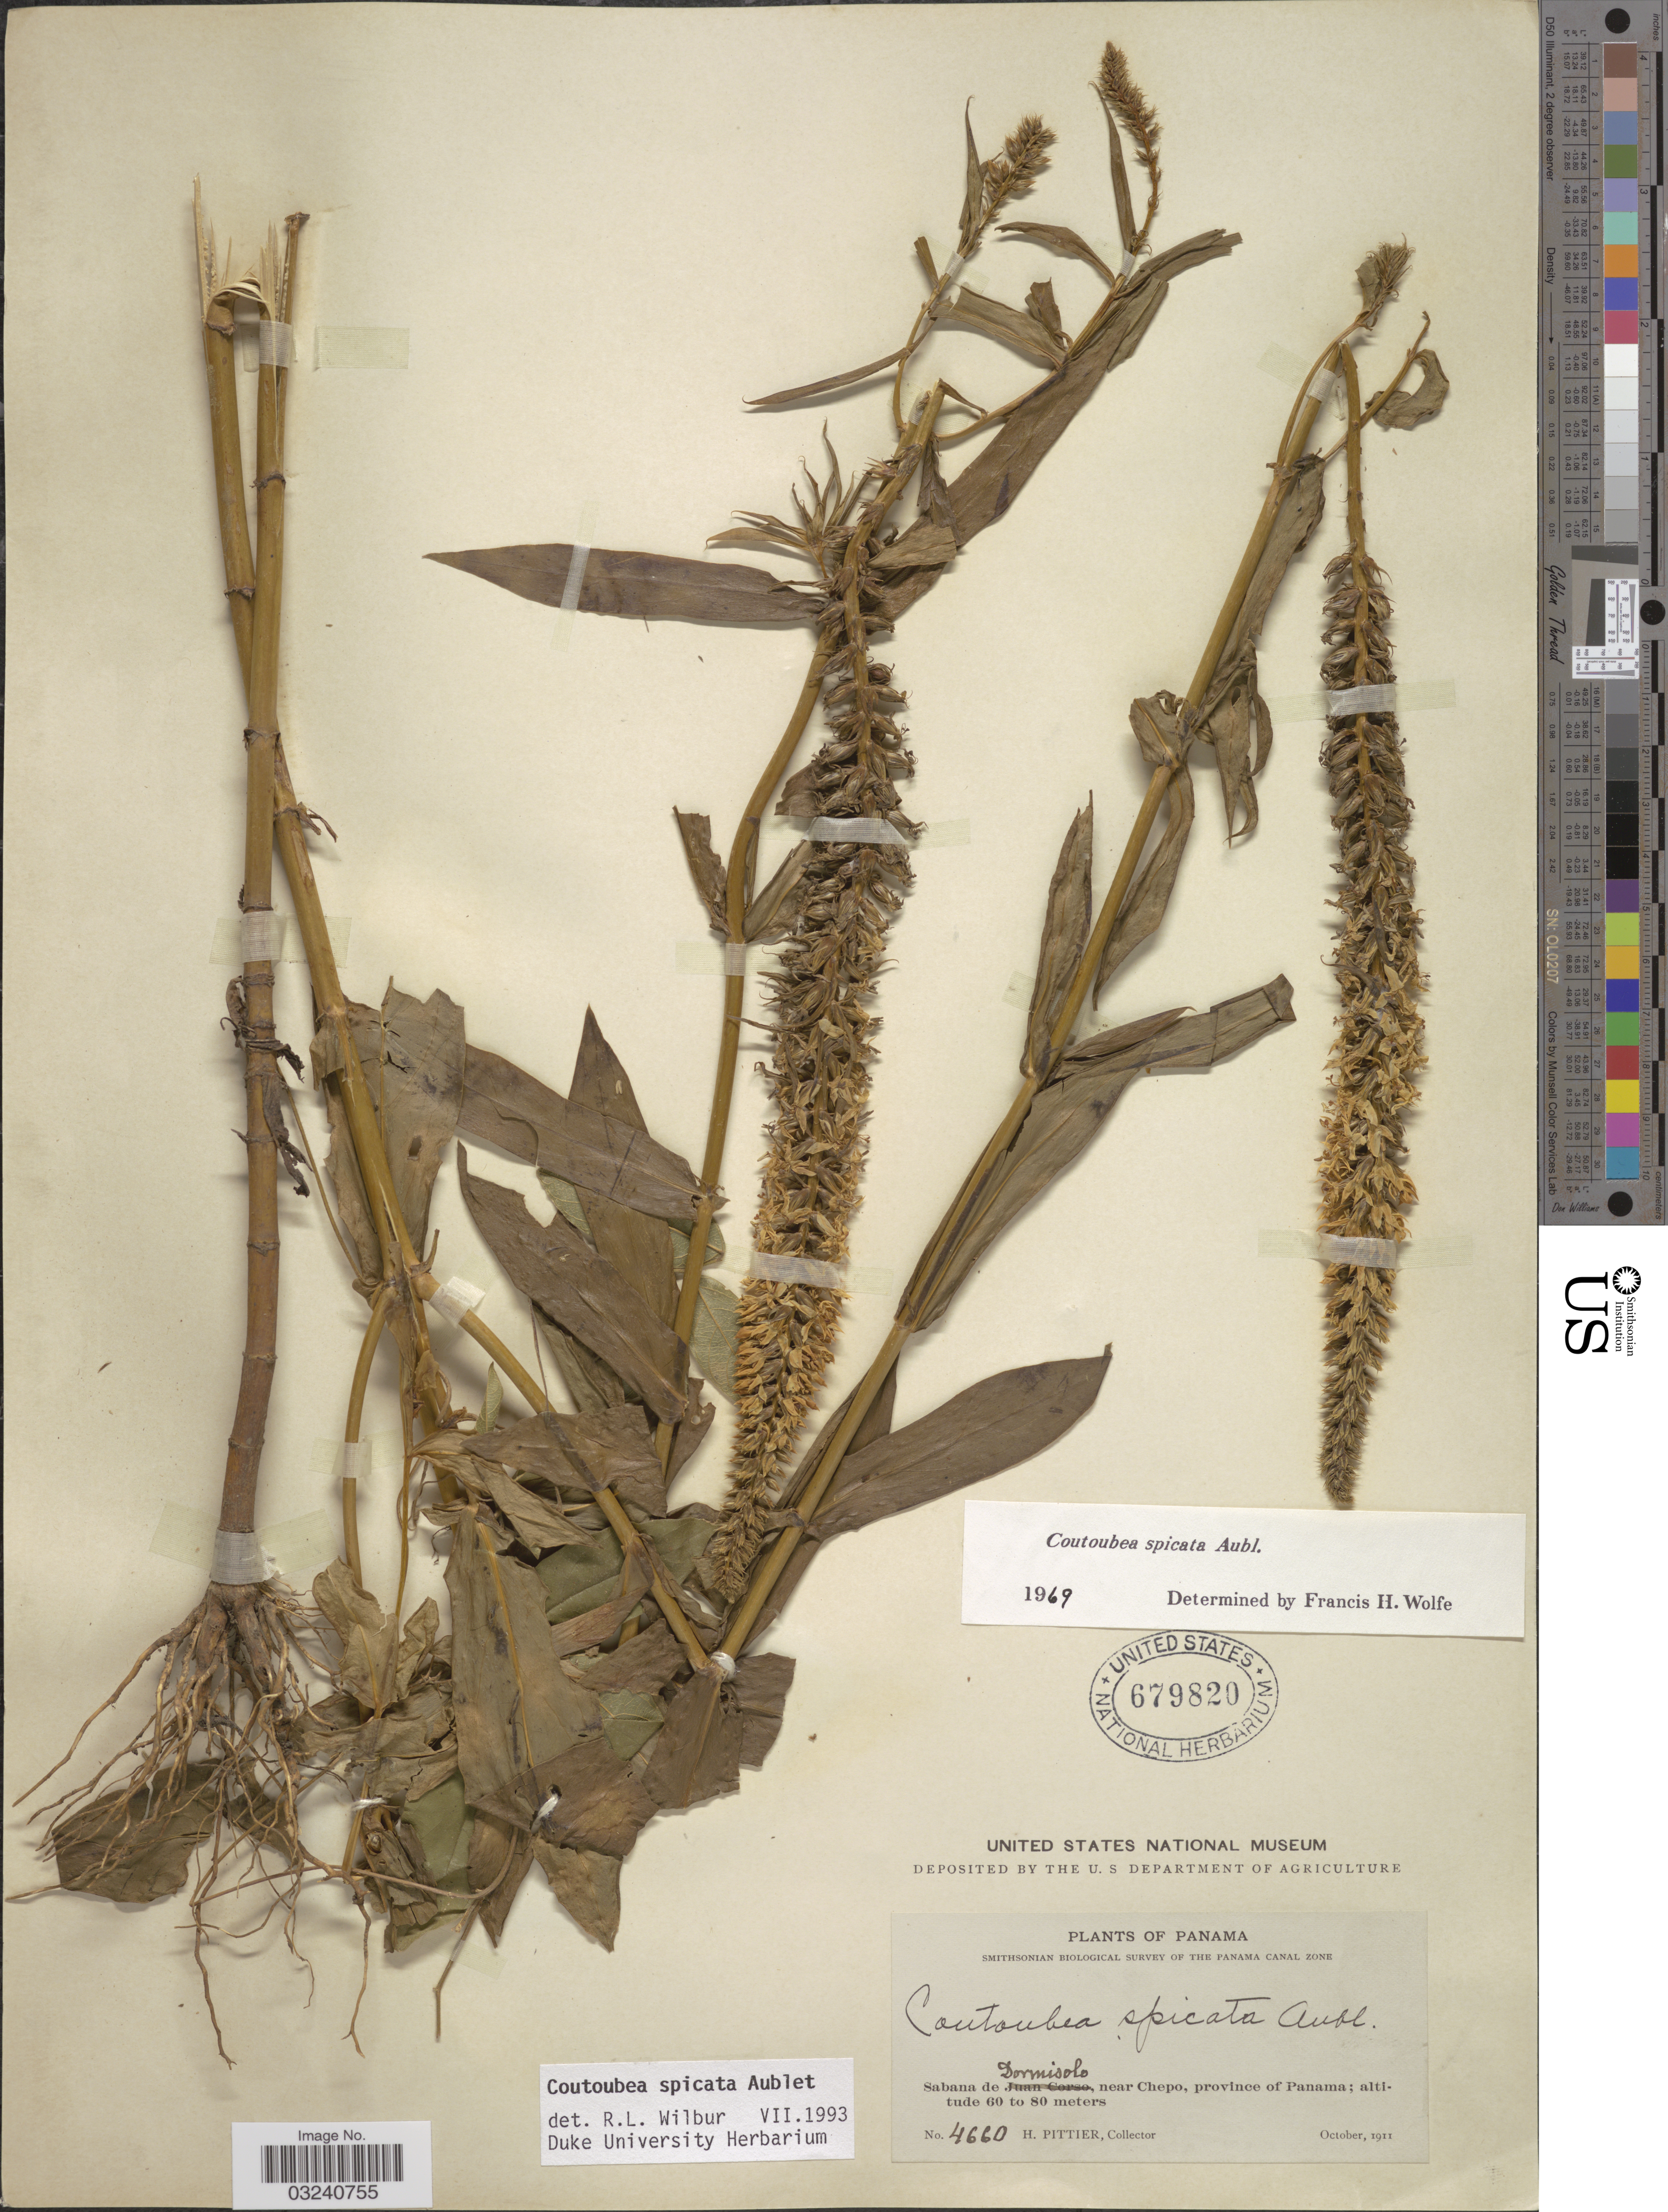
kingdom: Plantae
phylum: Tracheophyta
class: Magnoliopsida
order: Gentianales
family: Gentianaceae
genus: Coutoubea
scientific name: Coutoubea spicata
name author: Aubl.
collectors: H. F. Pittier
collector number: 4660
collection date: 1911-10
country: Panama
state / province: Panamá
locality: Sabana de Dormisolo, near Chepo.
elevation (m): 60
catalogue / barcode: US 679820